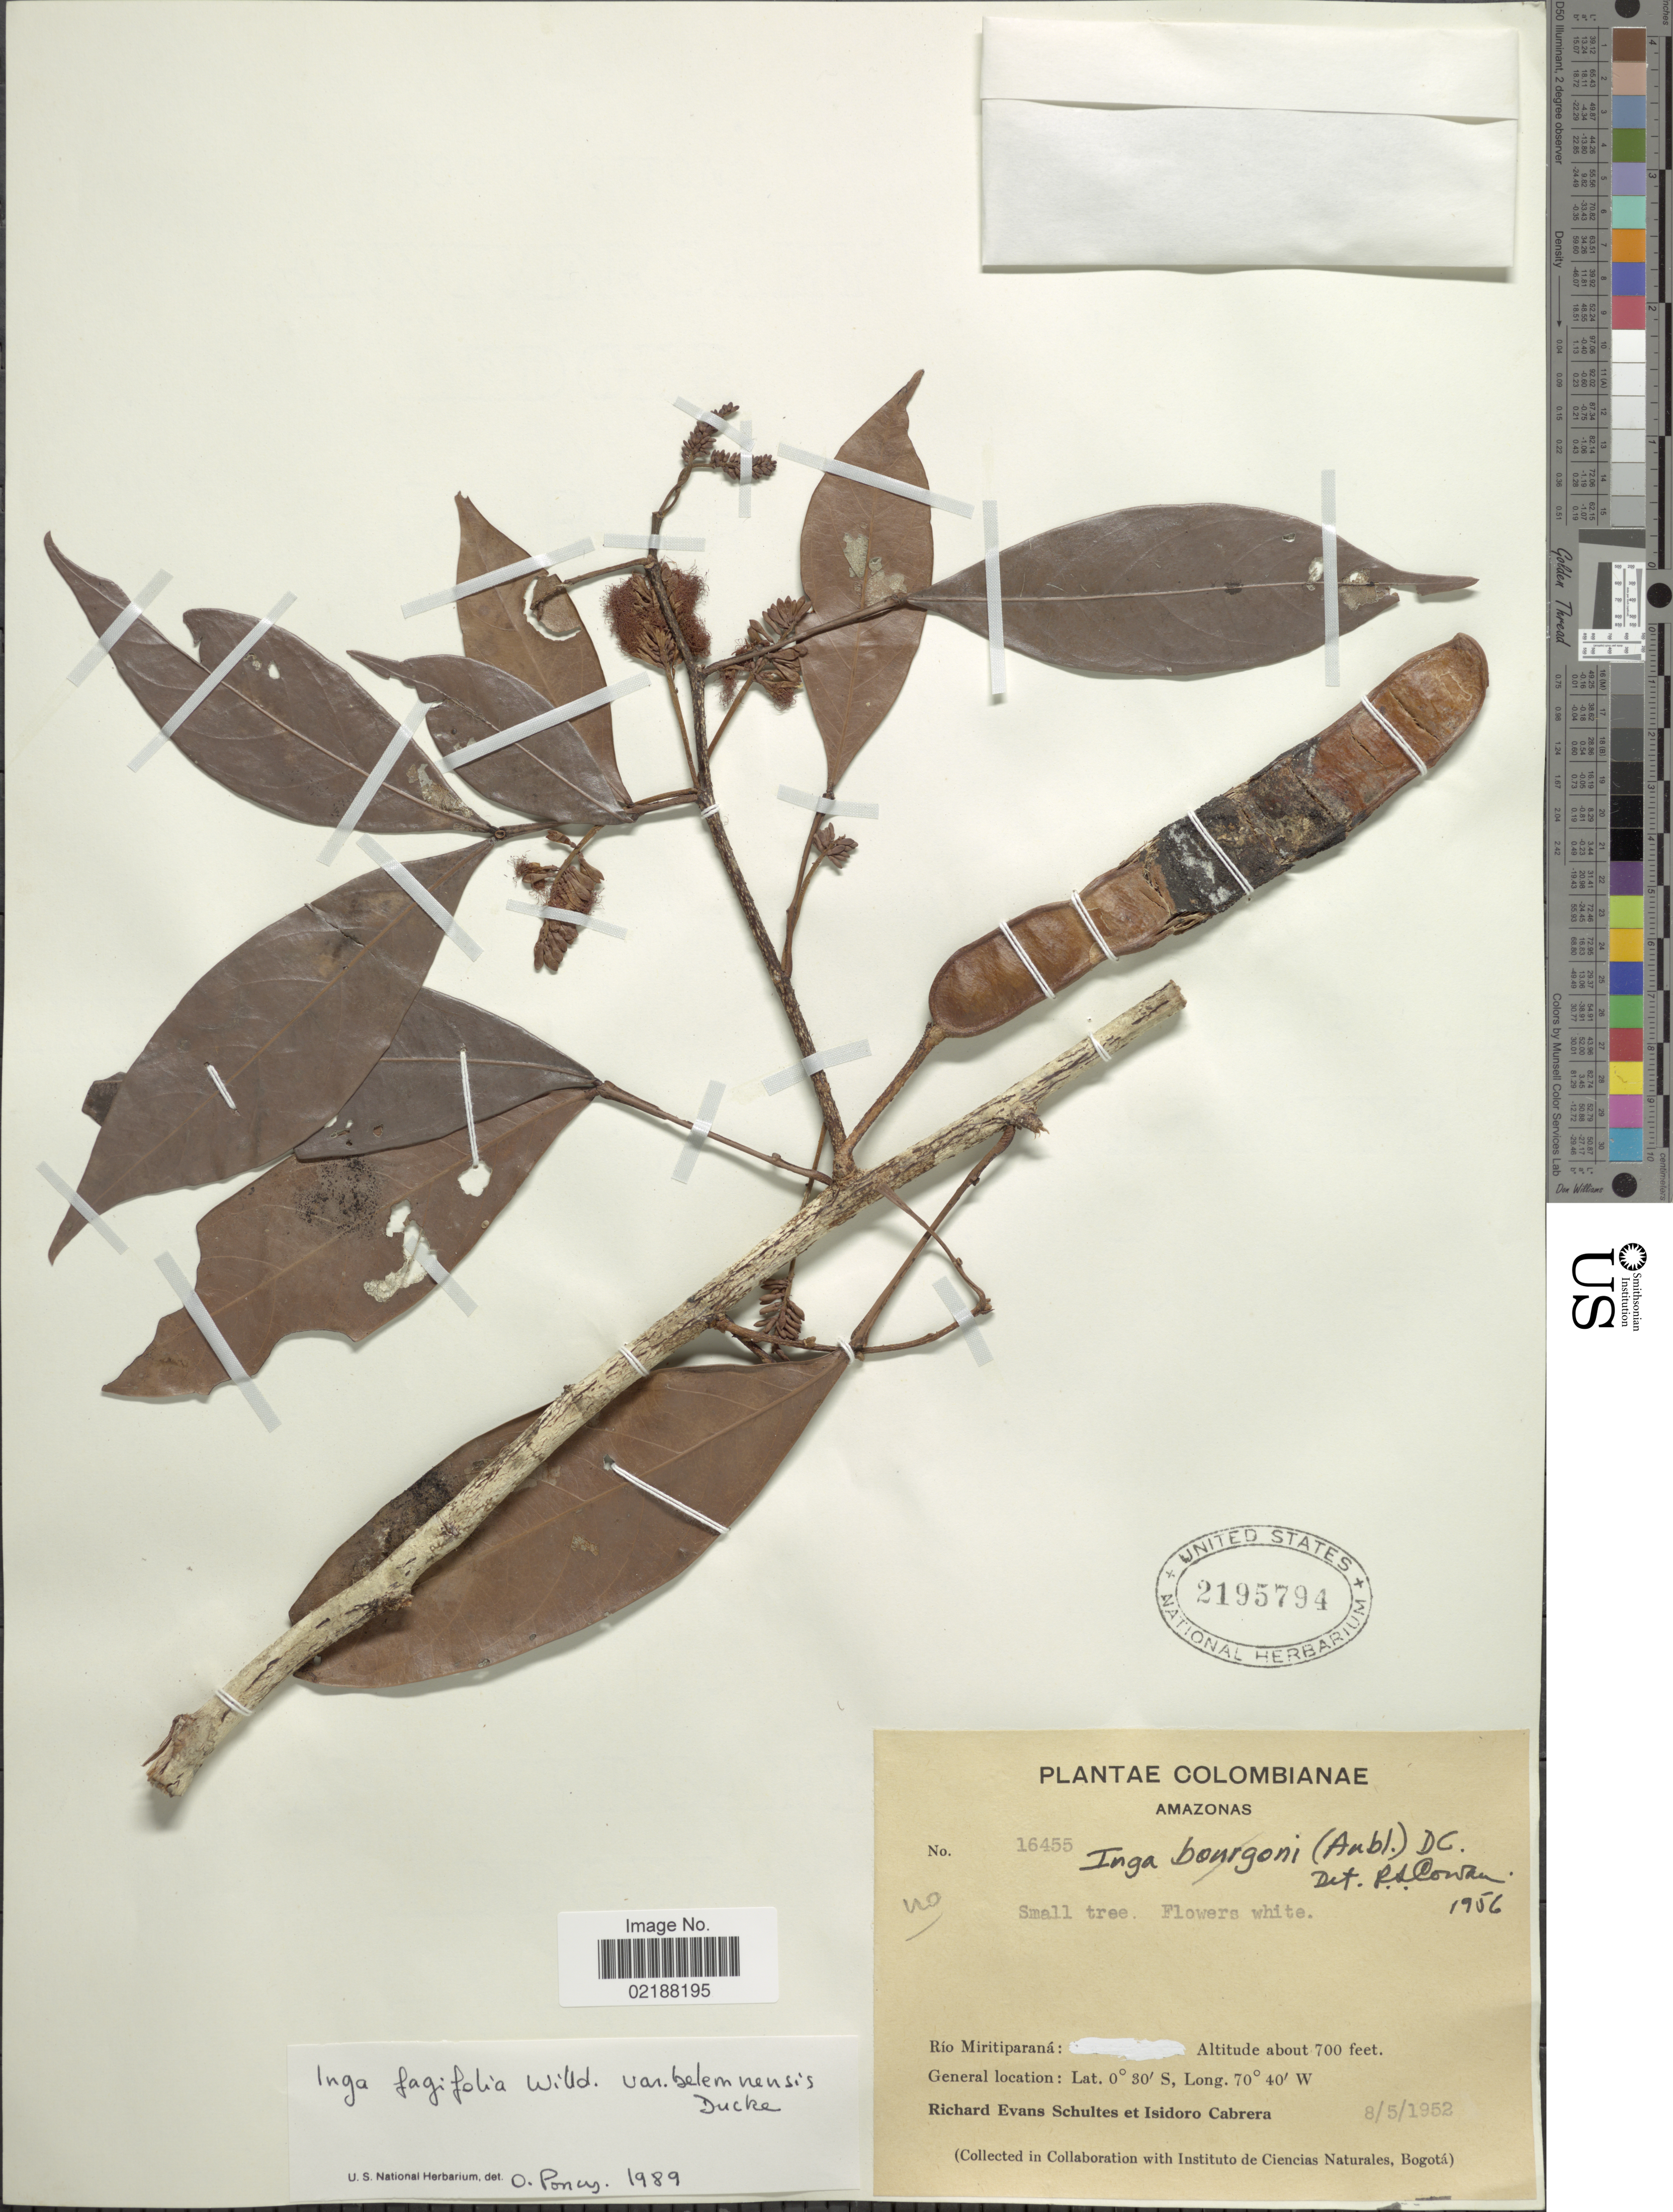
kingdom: Plantae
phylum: Tracheophyta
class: Magnoliopsida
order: Fabales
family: Fabaceae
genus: Inga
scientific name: Inga laurina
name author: (Sw.) Willd.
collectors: R. E. Schultes & I. Cabrera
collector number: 16455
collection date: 1952-05-08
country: Colombia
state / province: Amazônas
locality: Río Miritiparaná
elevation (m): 213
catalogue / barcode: US 2195794